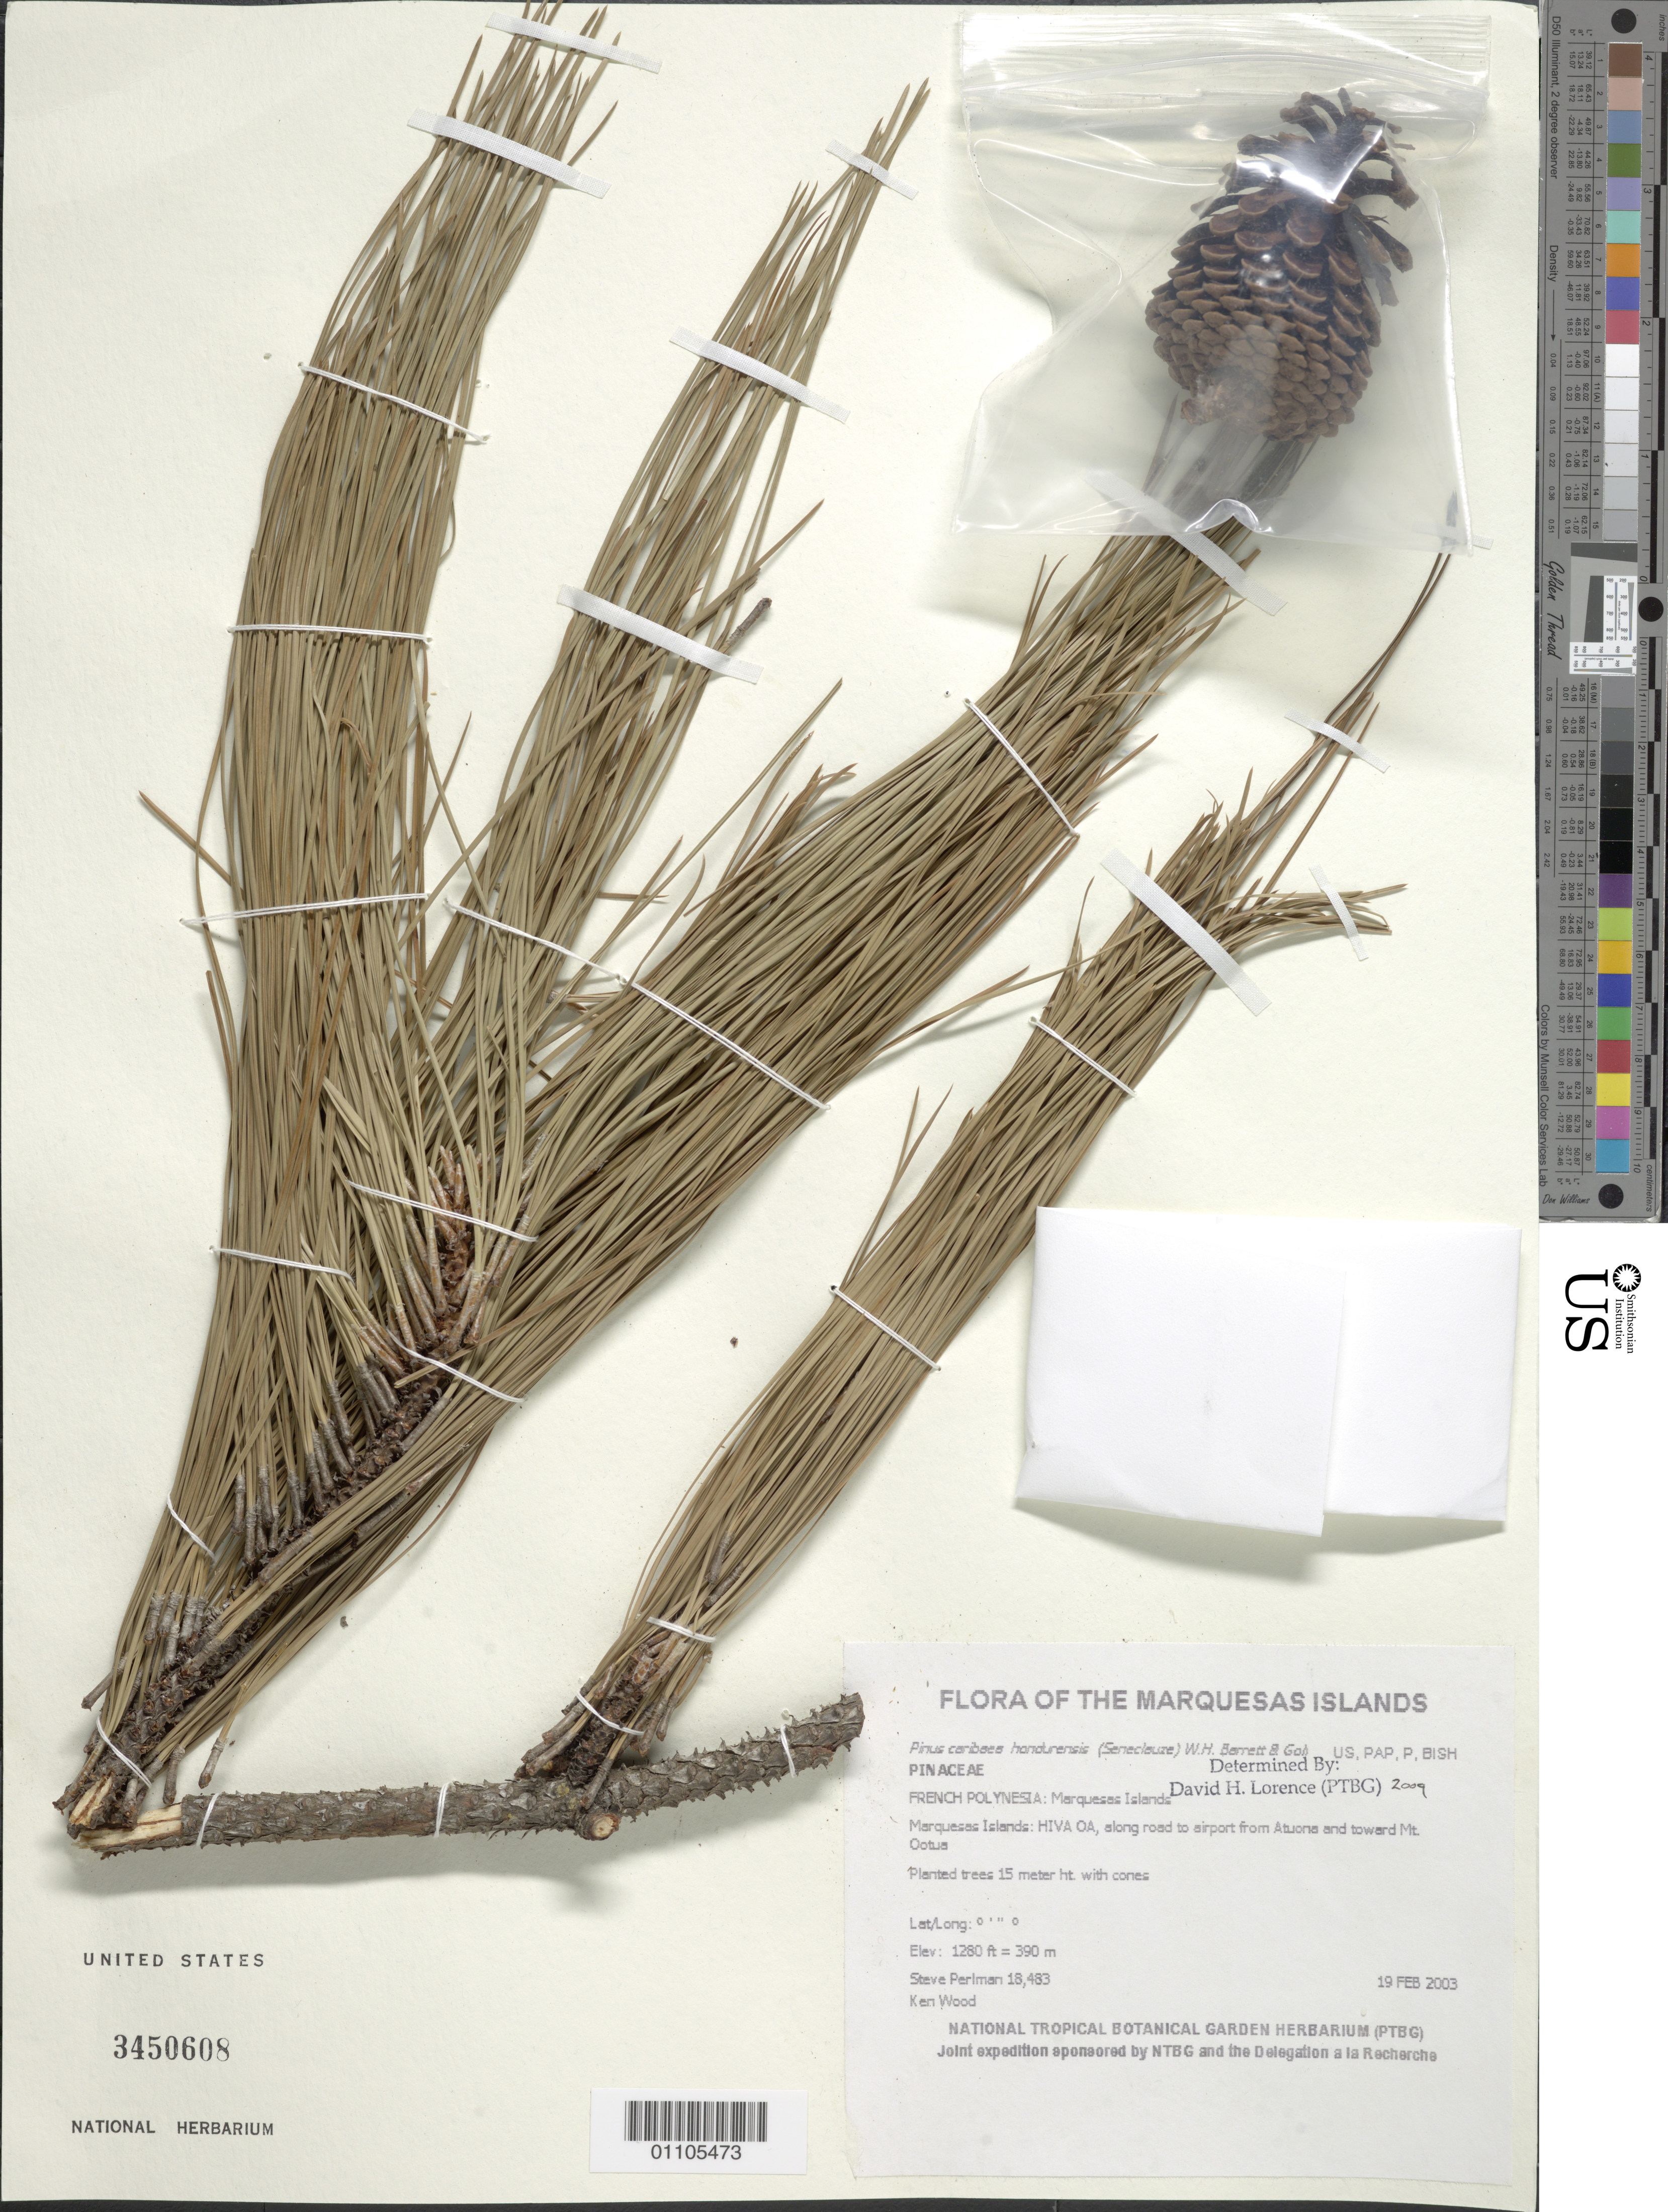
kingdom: Plantae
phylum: Tracheophyta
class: Pinopsida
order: Pinales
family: Pinaceae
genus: Pinus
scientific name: Pinus caribaea var. hondurensis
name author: (Sénécl.) W.H.G. Barrett & Golfari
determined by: Lorence, David H., (PTBG), National Tropical Botanical Garden (UNITED STATES)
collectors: S. P. Perlman & K. R. Wood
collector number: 18483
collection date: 2003-02-19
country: French Polynesia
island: Hiva Oa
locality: Along road to airport from Atuona and toward Mt. Ootua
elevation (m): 390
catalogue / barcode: US 3450608